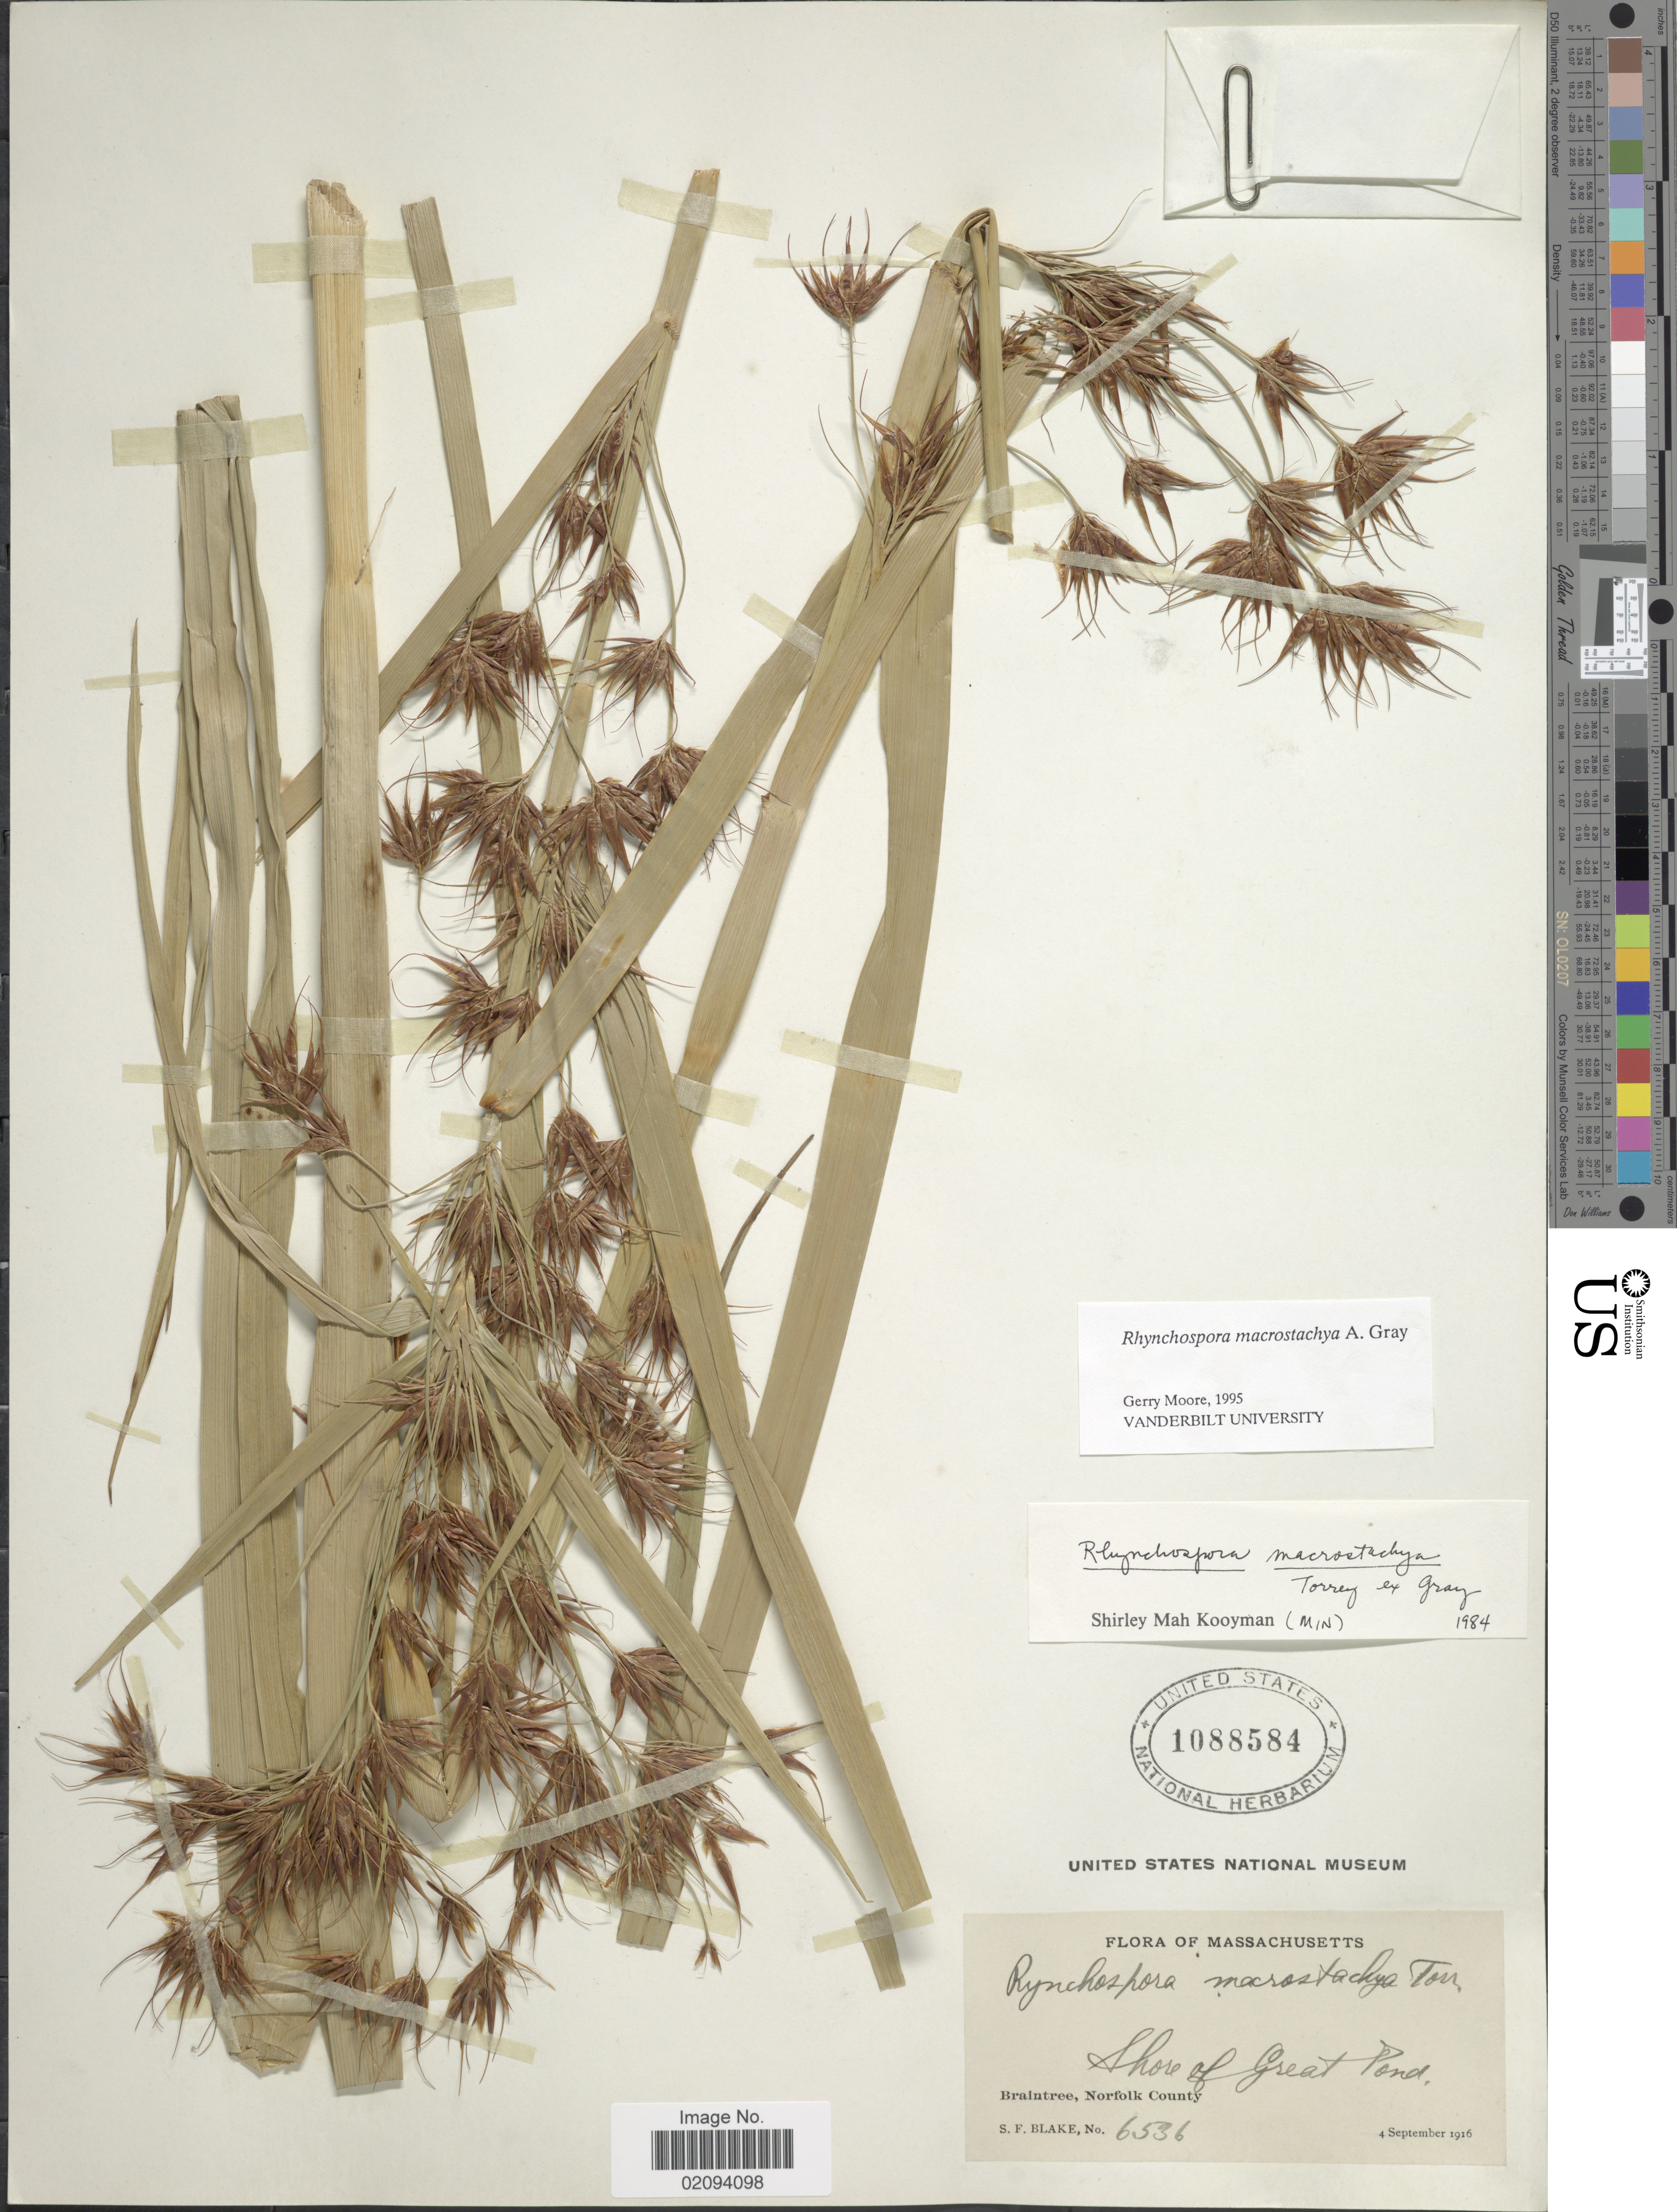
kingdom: Plantae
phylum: Tracheophyta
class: Liliopsida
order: Poales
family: Cyperaceae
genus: Rhynchospora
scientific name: Rhynchospora macrostachya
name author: Torr. ex A. Gray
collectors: S. Blake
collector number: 6536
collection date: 1916-09-04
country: United States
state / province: Massachusetts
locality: Shore of Great Pond. Braintree, Norfolk County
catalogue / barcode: US 1088584